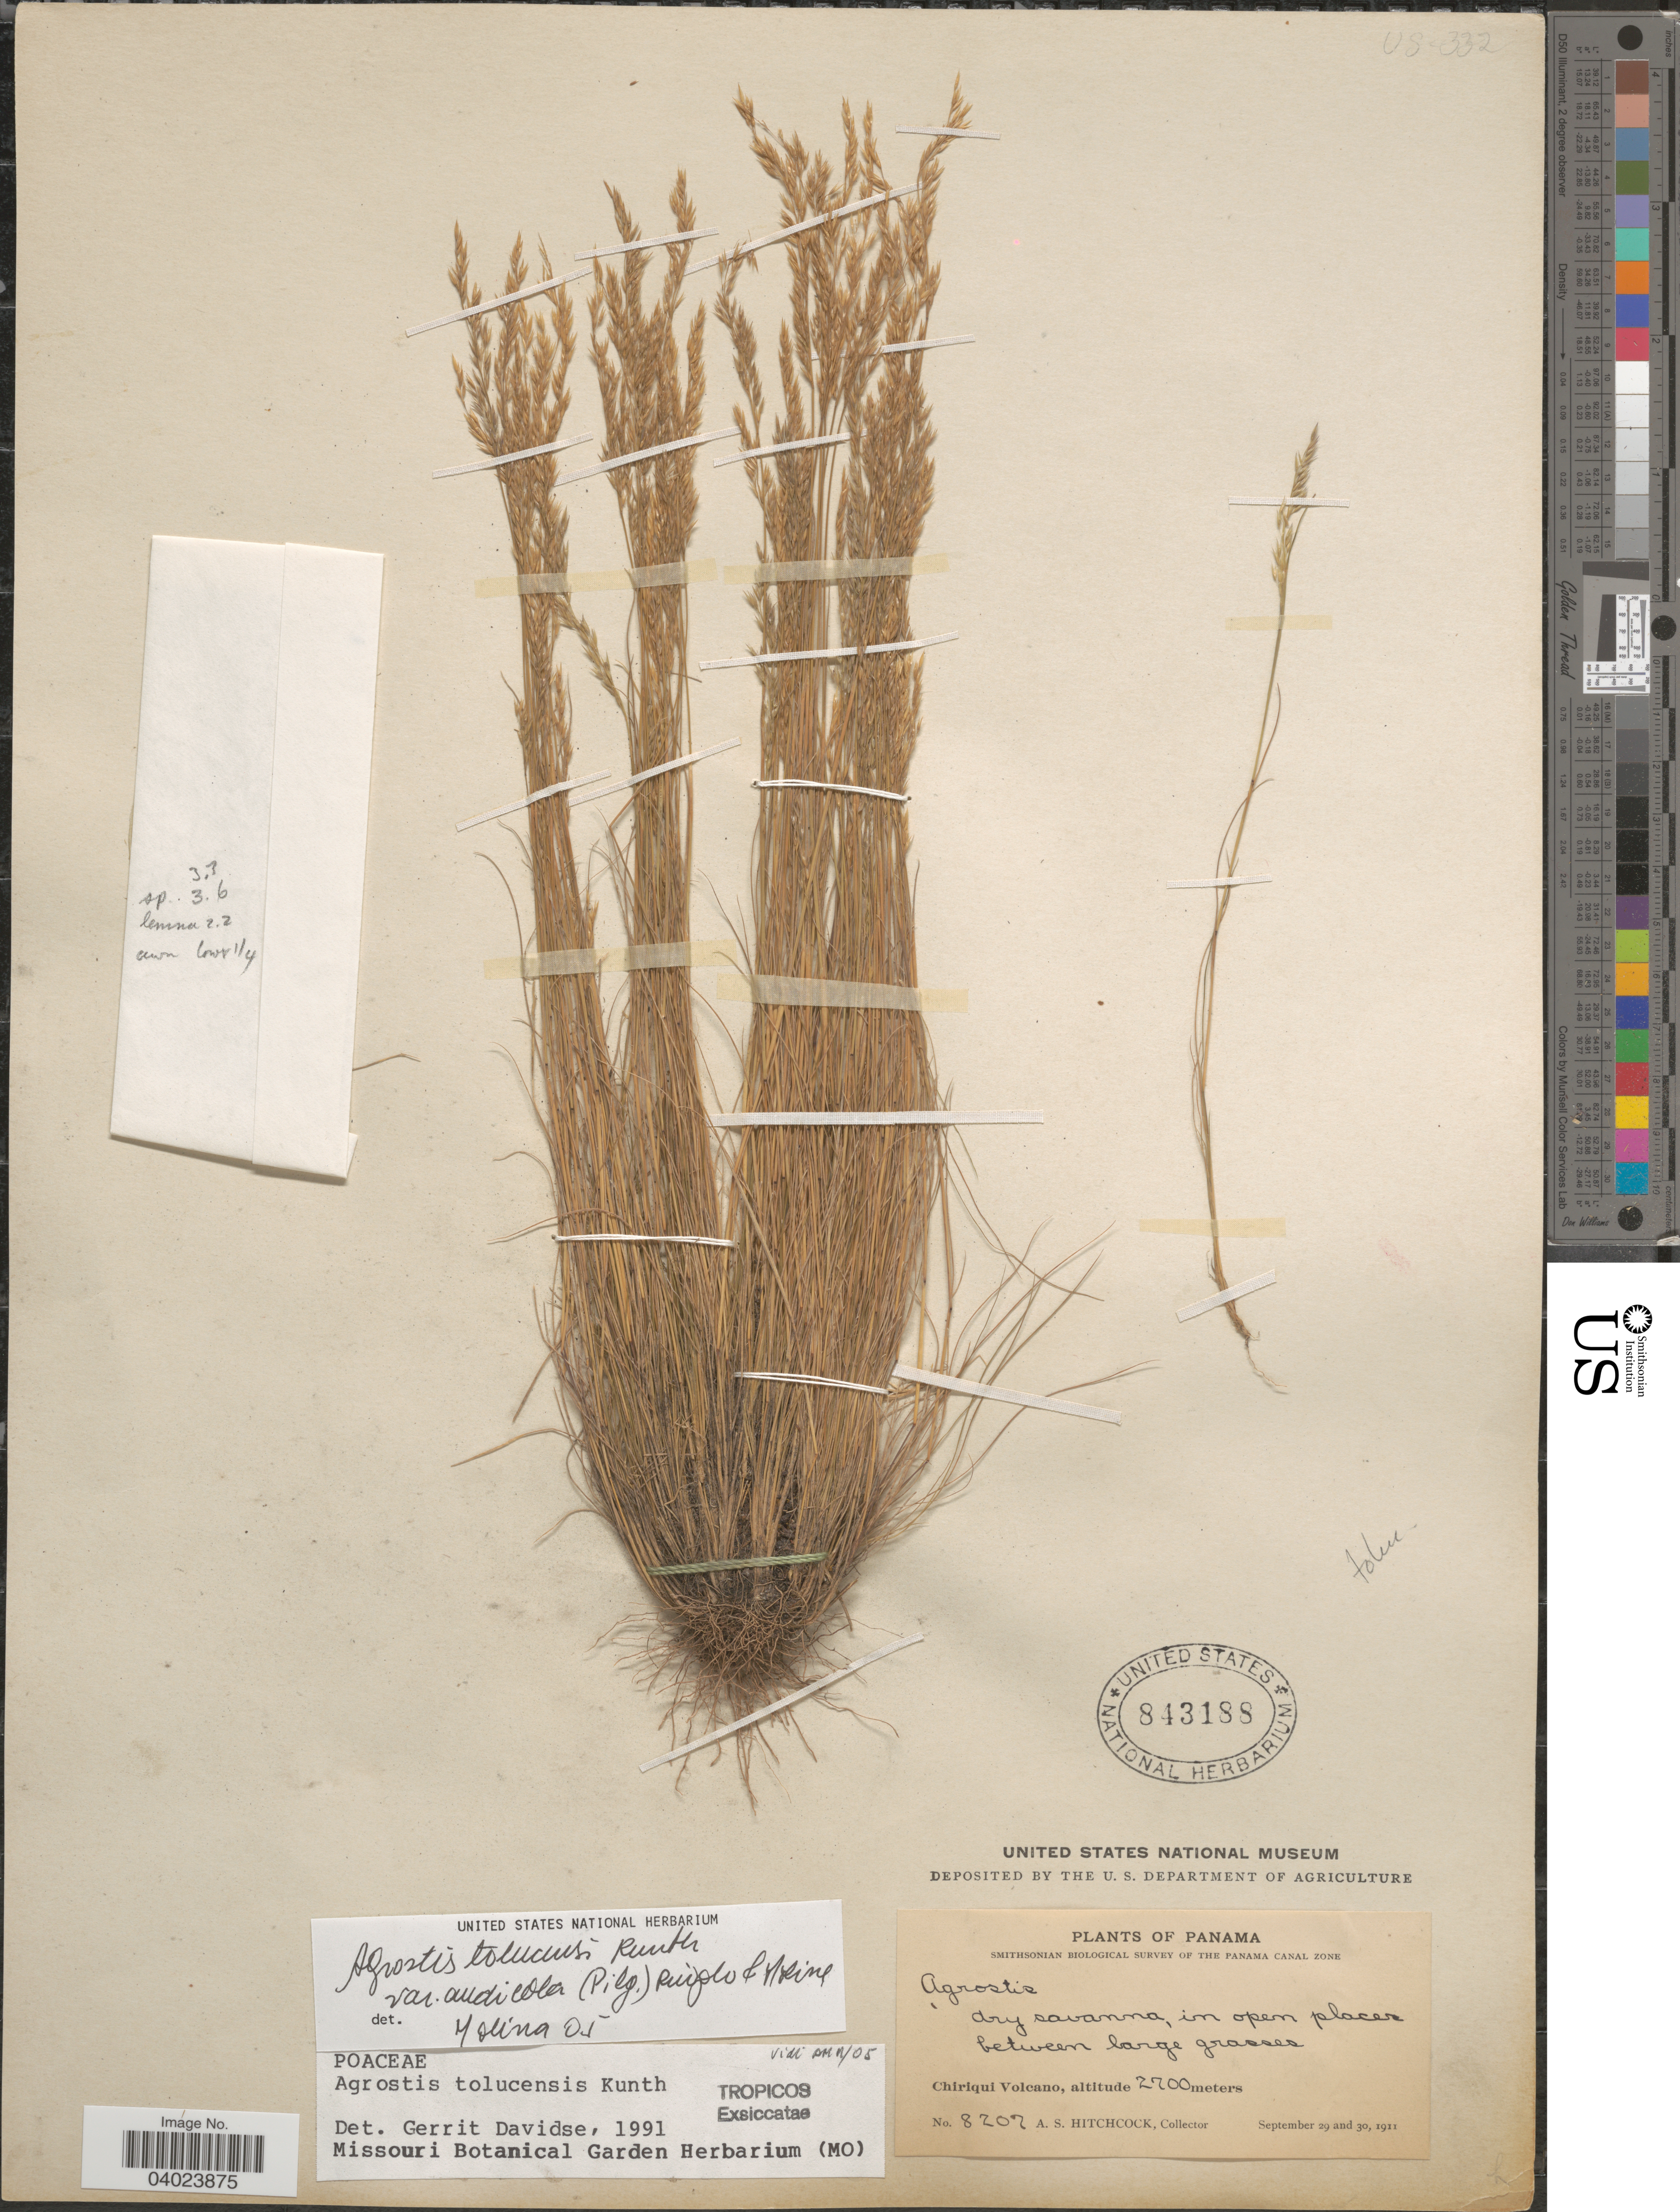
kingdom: Plantae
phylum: Tracheophyta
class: Liliopsida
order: Poales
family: Poaceae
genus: Agrostis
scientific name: Agrostis tolucensis var. andicola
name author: (Pilg.) Rúgolo & A.M. Molina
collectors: A. S. Hitchcock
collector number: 8207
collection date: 1911-09-29/1911-09-30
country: Panama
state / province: Chiriqui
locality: Chiriqui Volcano.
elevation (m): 2700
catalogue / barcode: US 843188